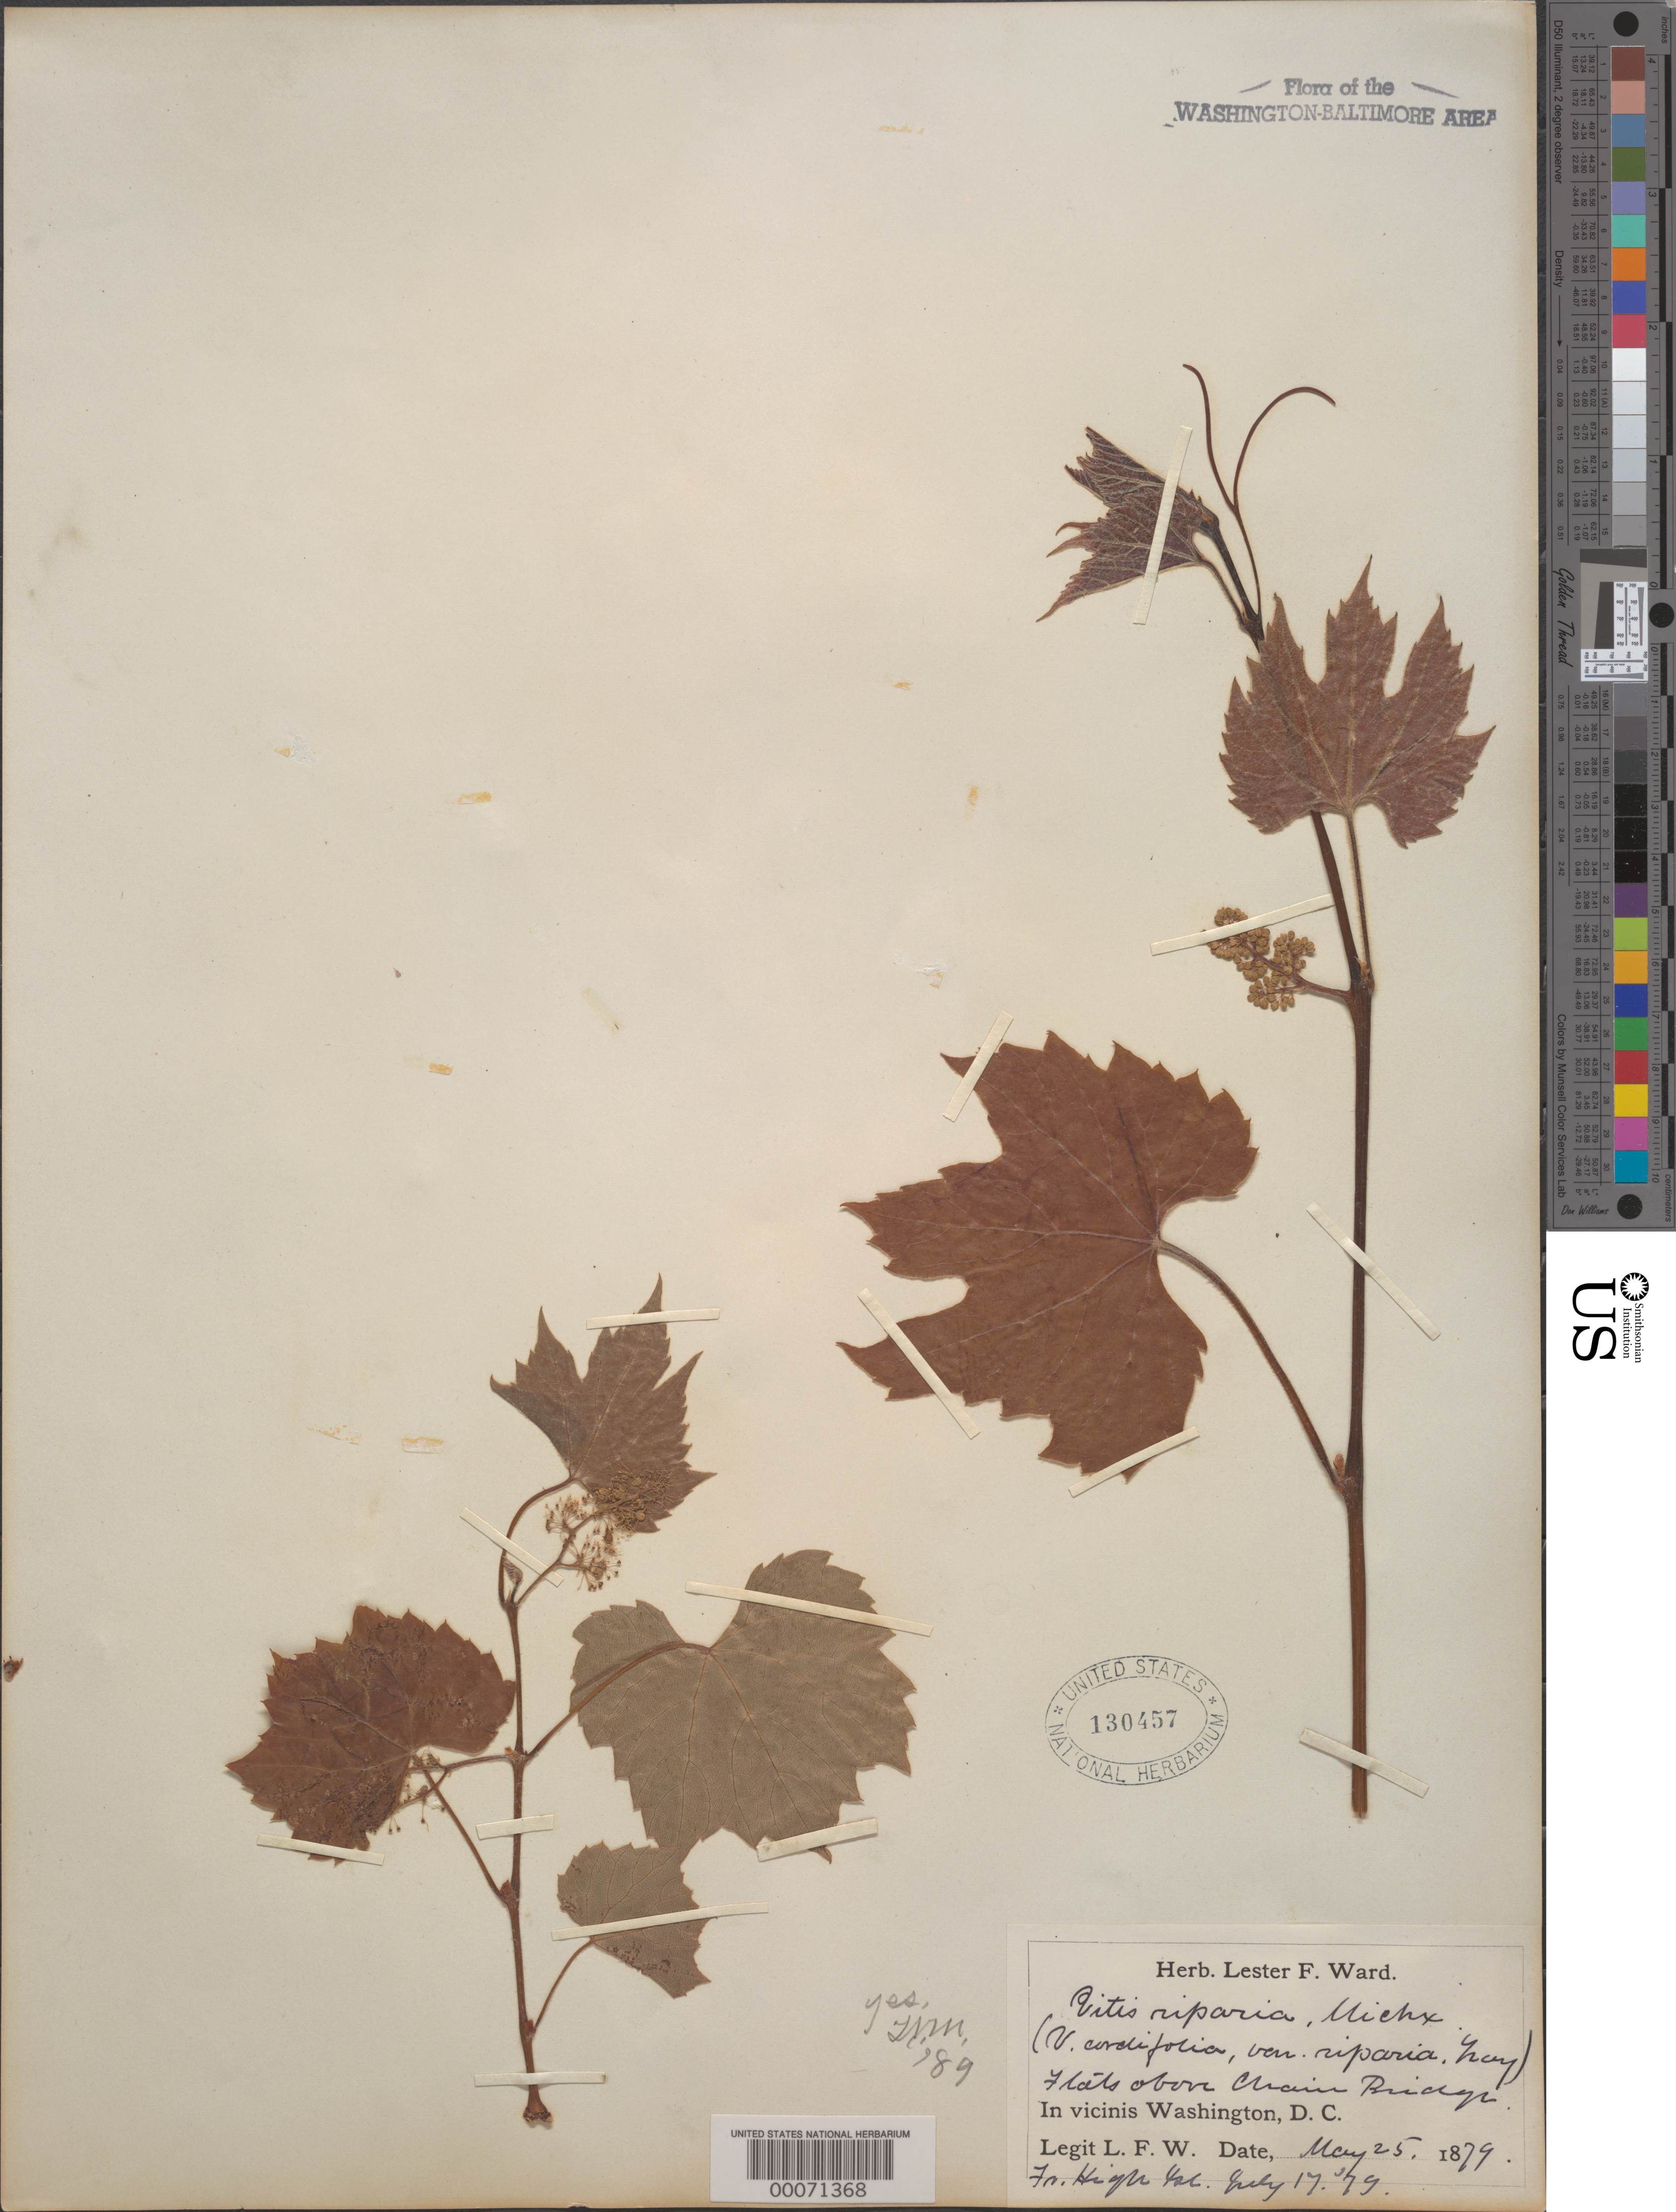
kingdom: Plantae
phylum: Tracheophyta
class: Magnoliopsida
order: Vitales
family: Vitaceae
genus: Vitis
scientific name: Vitis riparia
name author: Michx.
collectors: L. F. Ward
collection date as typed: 25 May 1879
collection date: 1879-05-25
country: United States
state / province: Maryland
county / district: Montgomery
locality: Flats above Chain Bridge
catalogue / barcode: US 130457